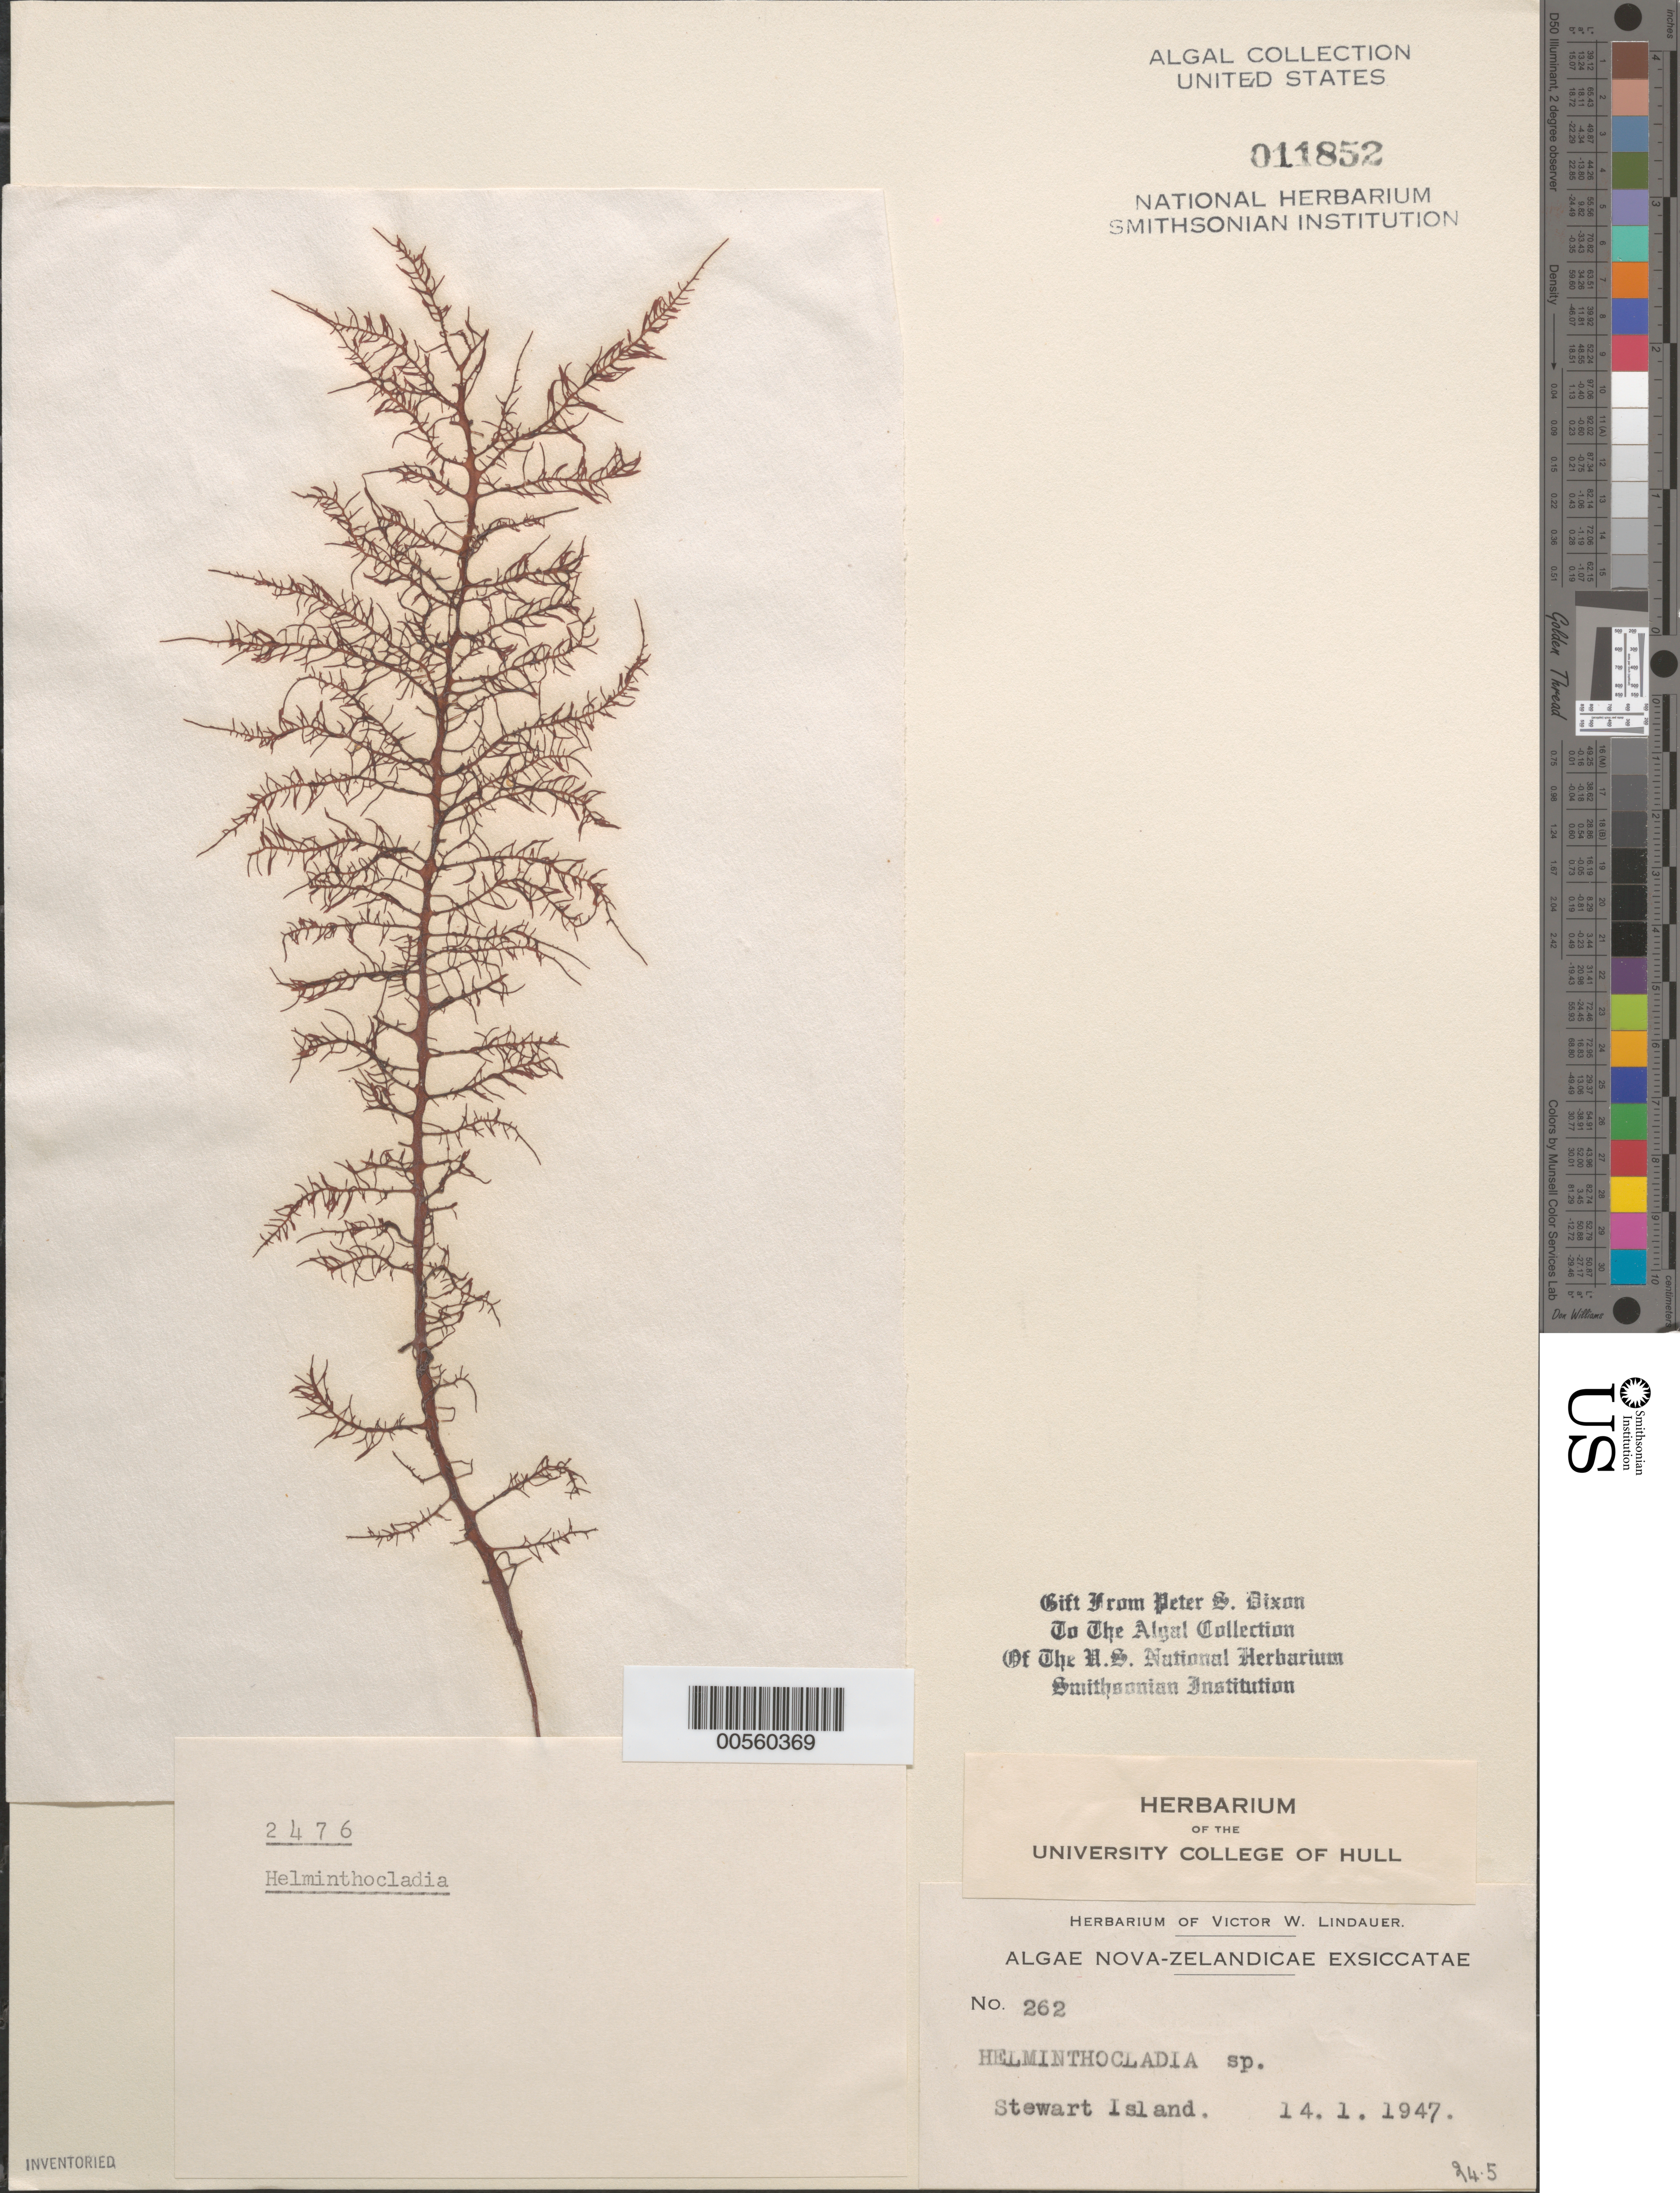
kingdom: Plantae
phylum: Rhodophyta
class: Florideophyceae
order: Nemaliales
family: Liagoraceae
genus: Helminthocladia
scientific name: Helminthocladia sp.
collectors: V. Lindauer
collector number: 262 & PSD 2476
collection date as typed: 14 Jan 1947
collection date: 1947-01-14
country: New Zealand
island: Stewart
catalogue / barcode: US 11852